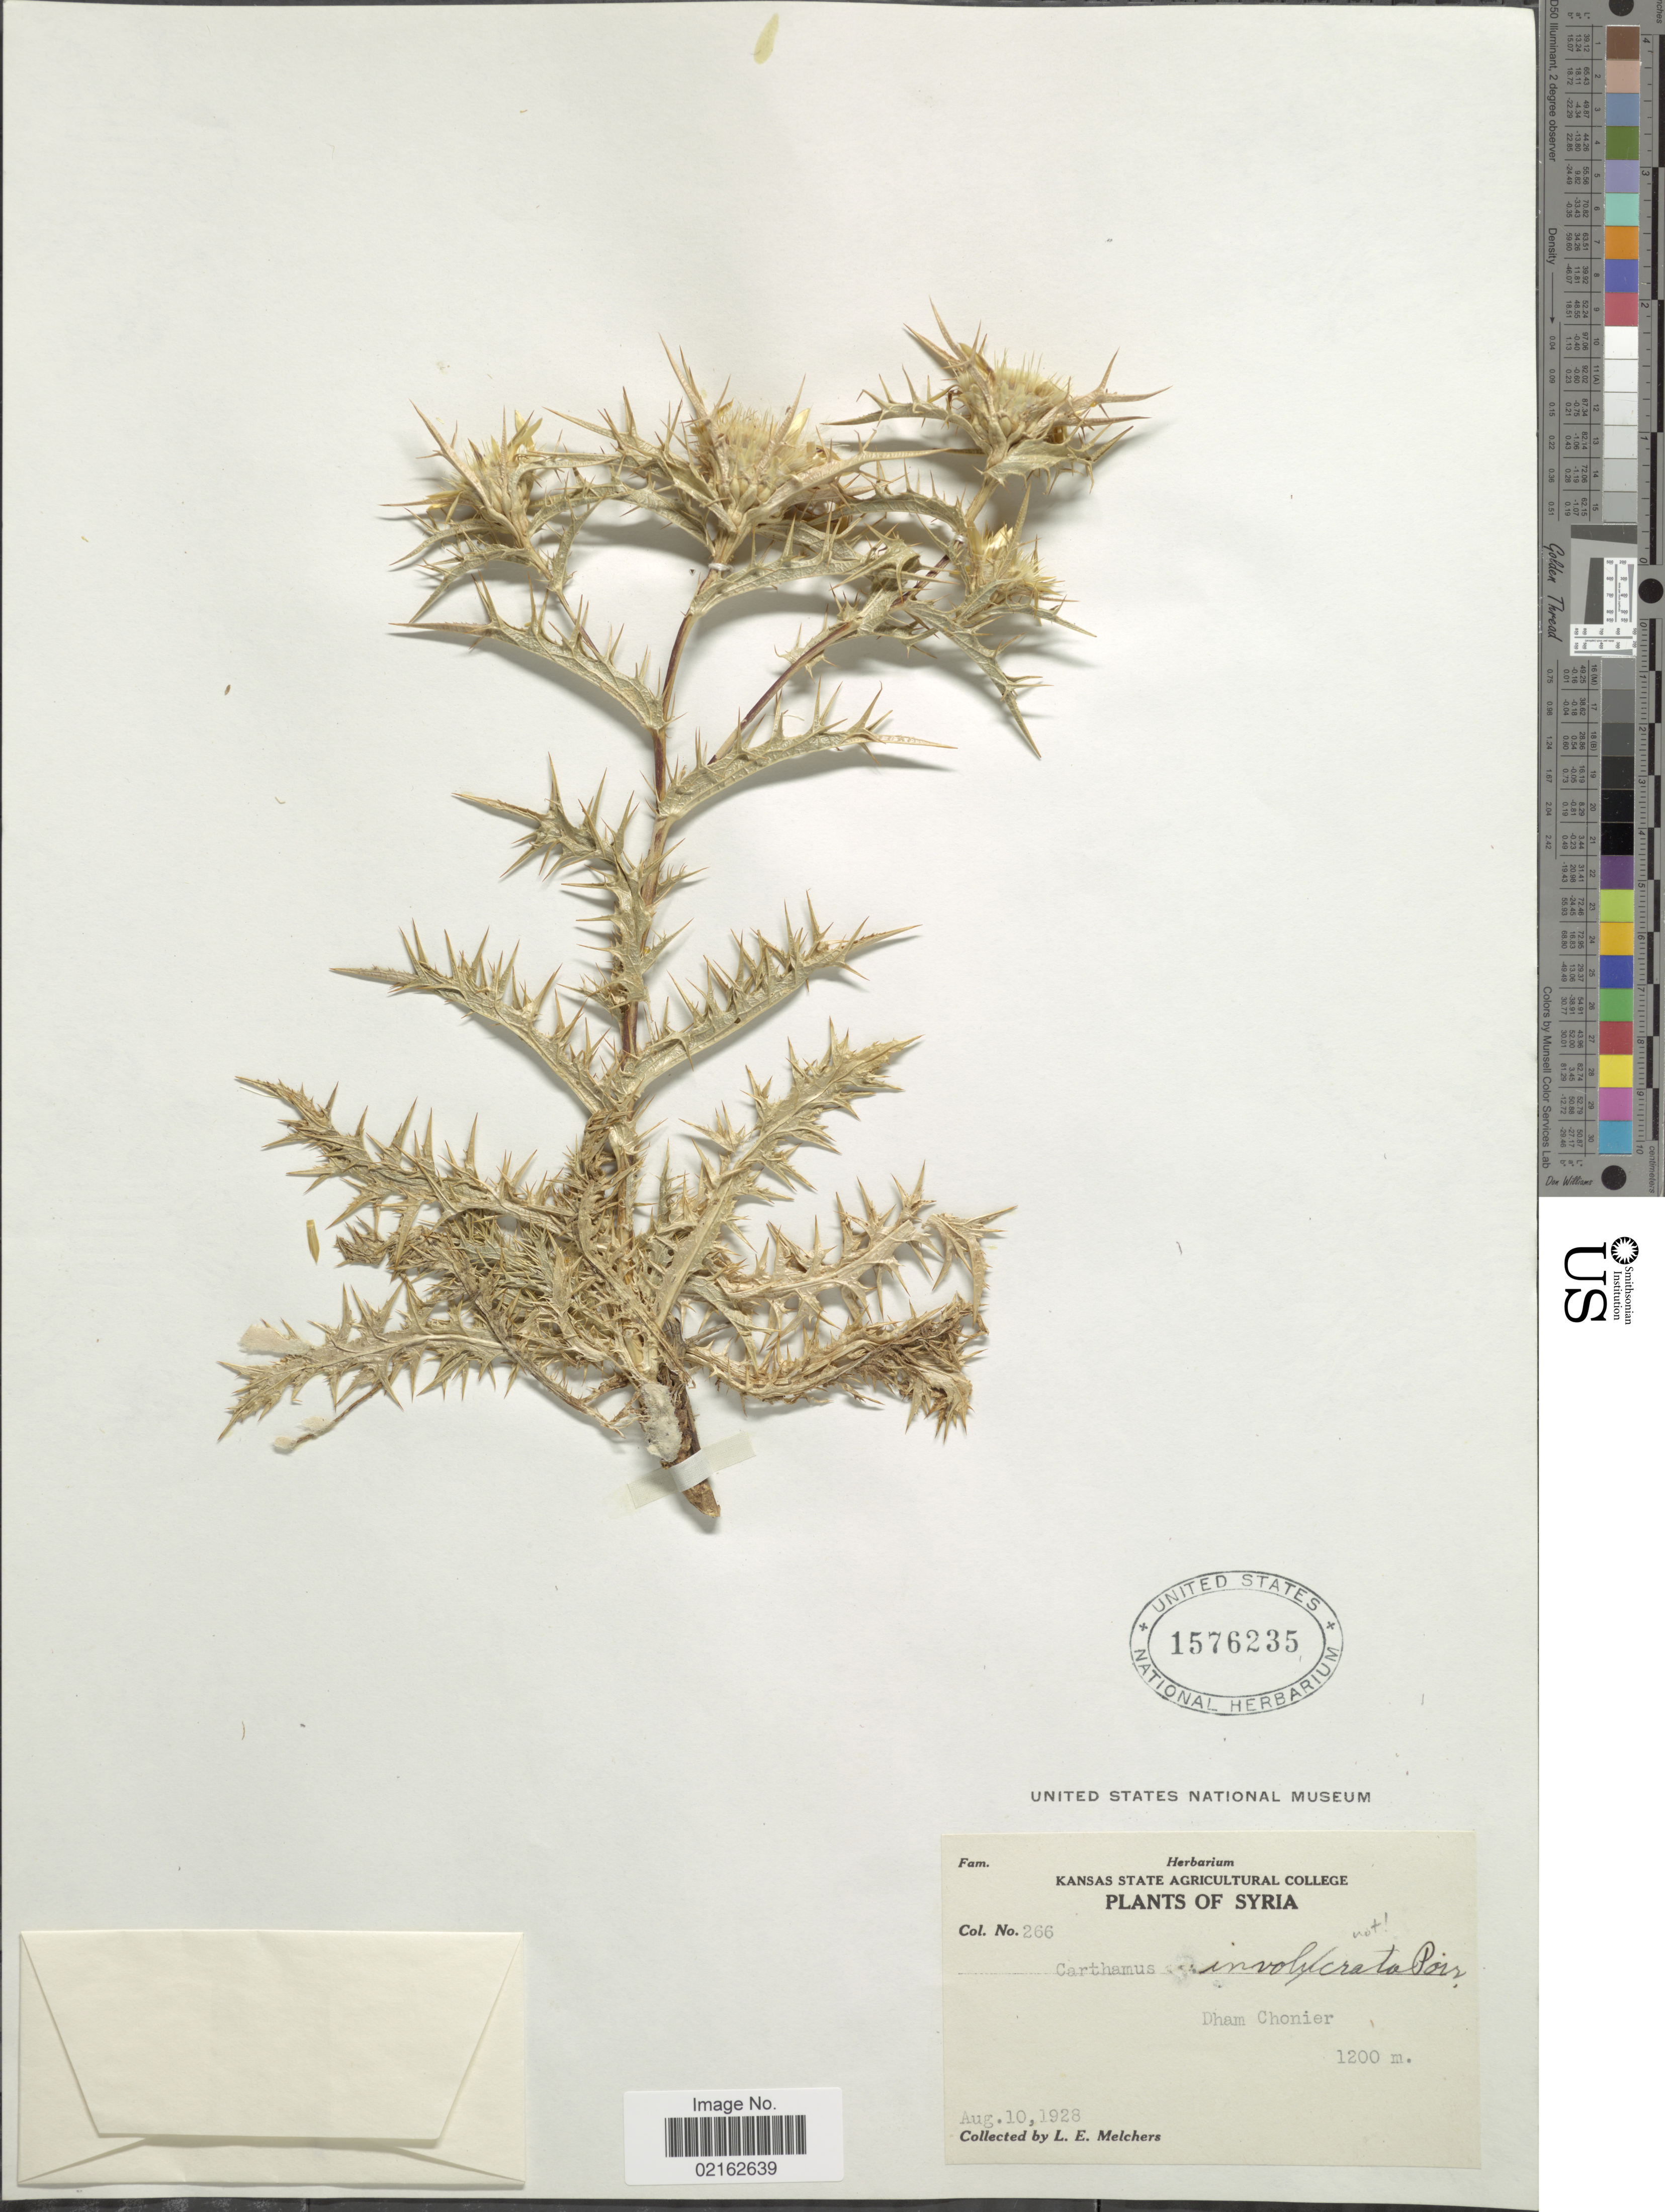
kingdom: Plantae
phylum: Tracheophyta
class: Magnoliopsida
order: Asterales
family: Asteraceae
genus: Carthamus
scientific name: Carthamus sp.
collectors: L. Melchers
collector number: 266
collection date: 1928-08-10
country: Syria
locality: Dham Chonier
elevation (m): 1200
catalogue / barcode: US 1576235